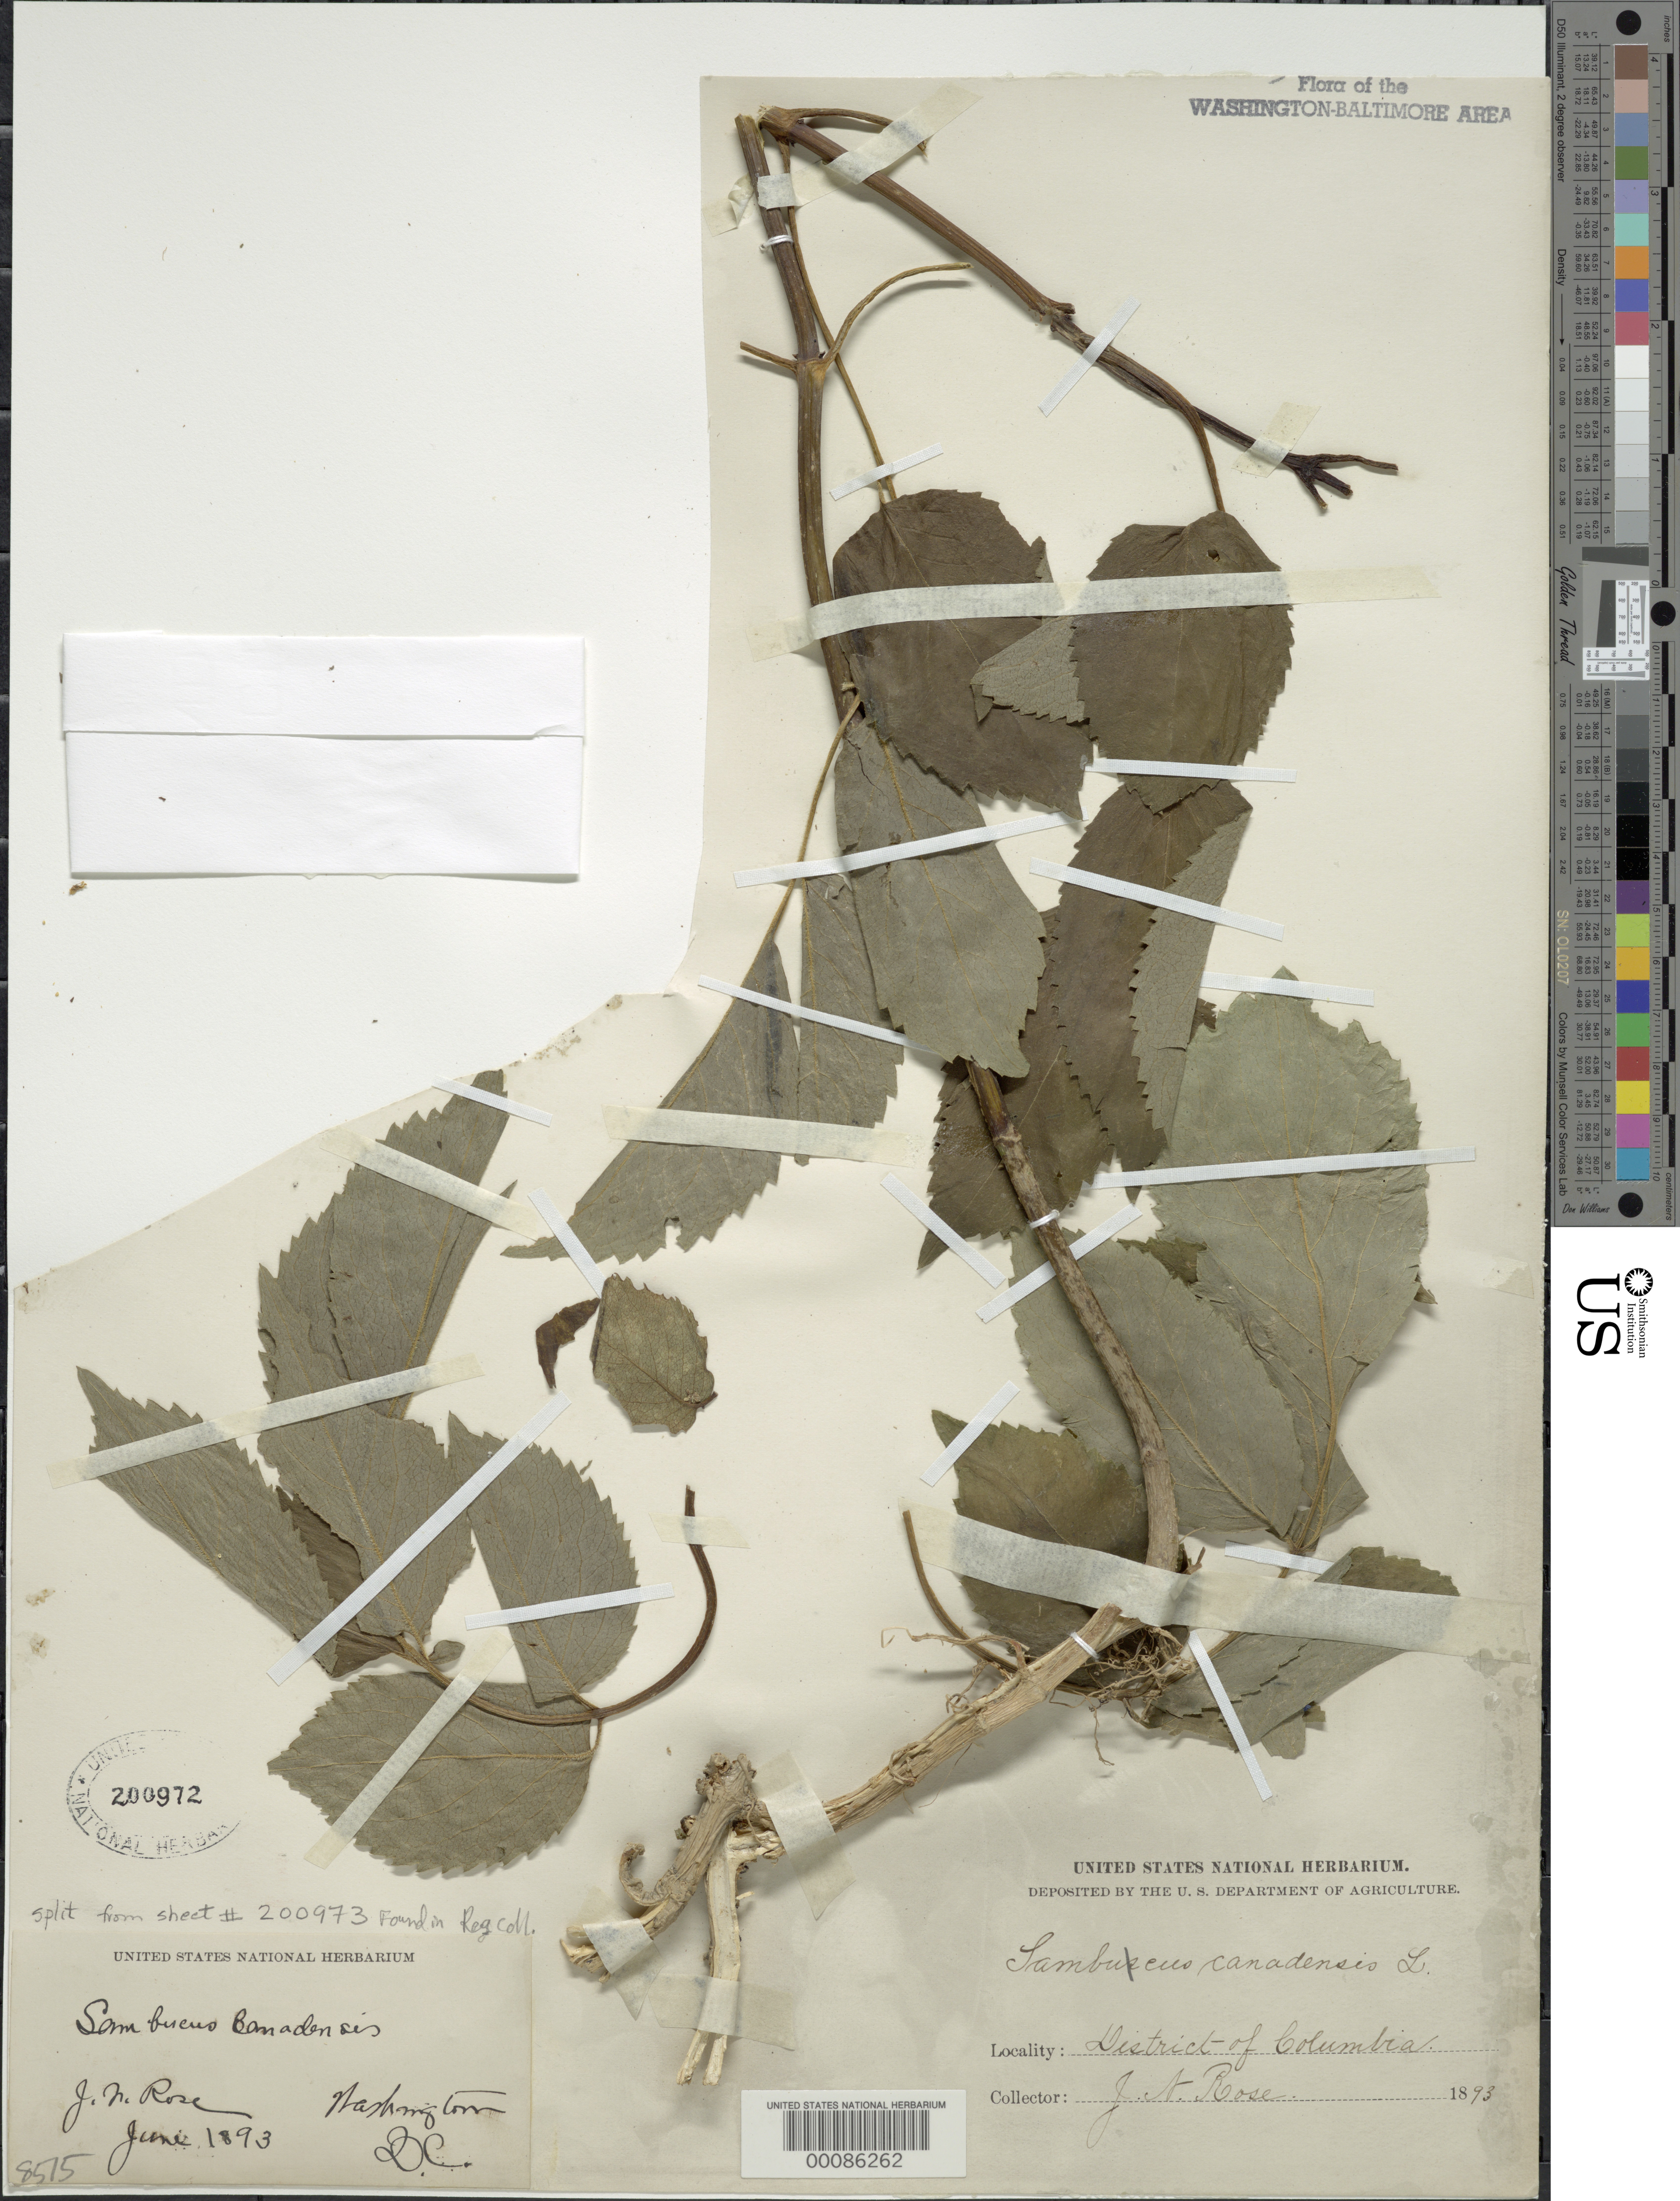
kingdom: Plantae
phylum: Tracheophyta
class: Magnoliopsida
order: Dipsacales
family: Viburnaceae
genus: Sambucus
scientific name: Sambucus canadensis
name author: L.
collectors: J. S. Rose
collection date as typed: Jun 1893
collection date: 1893-06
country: United States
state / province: District of Columbia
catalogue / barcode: US 200972